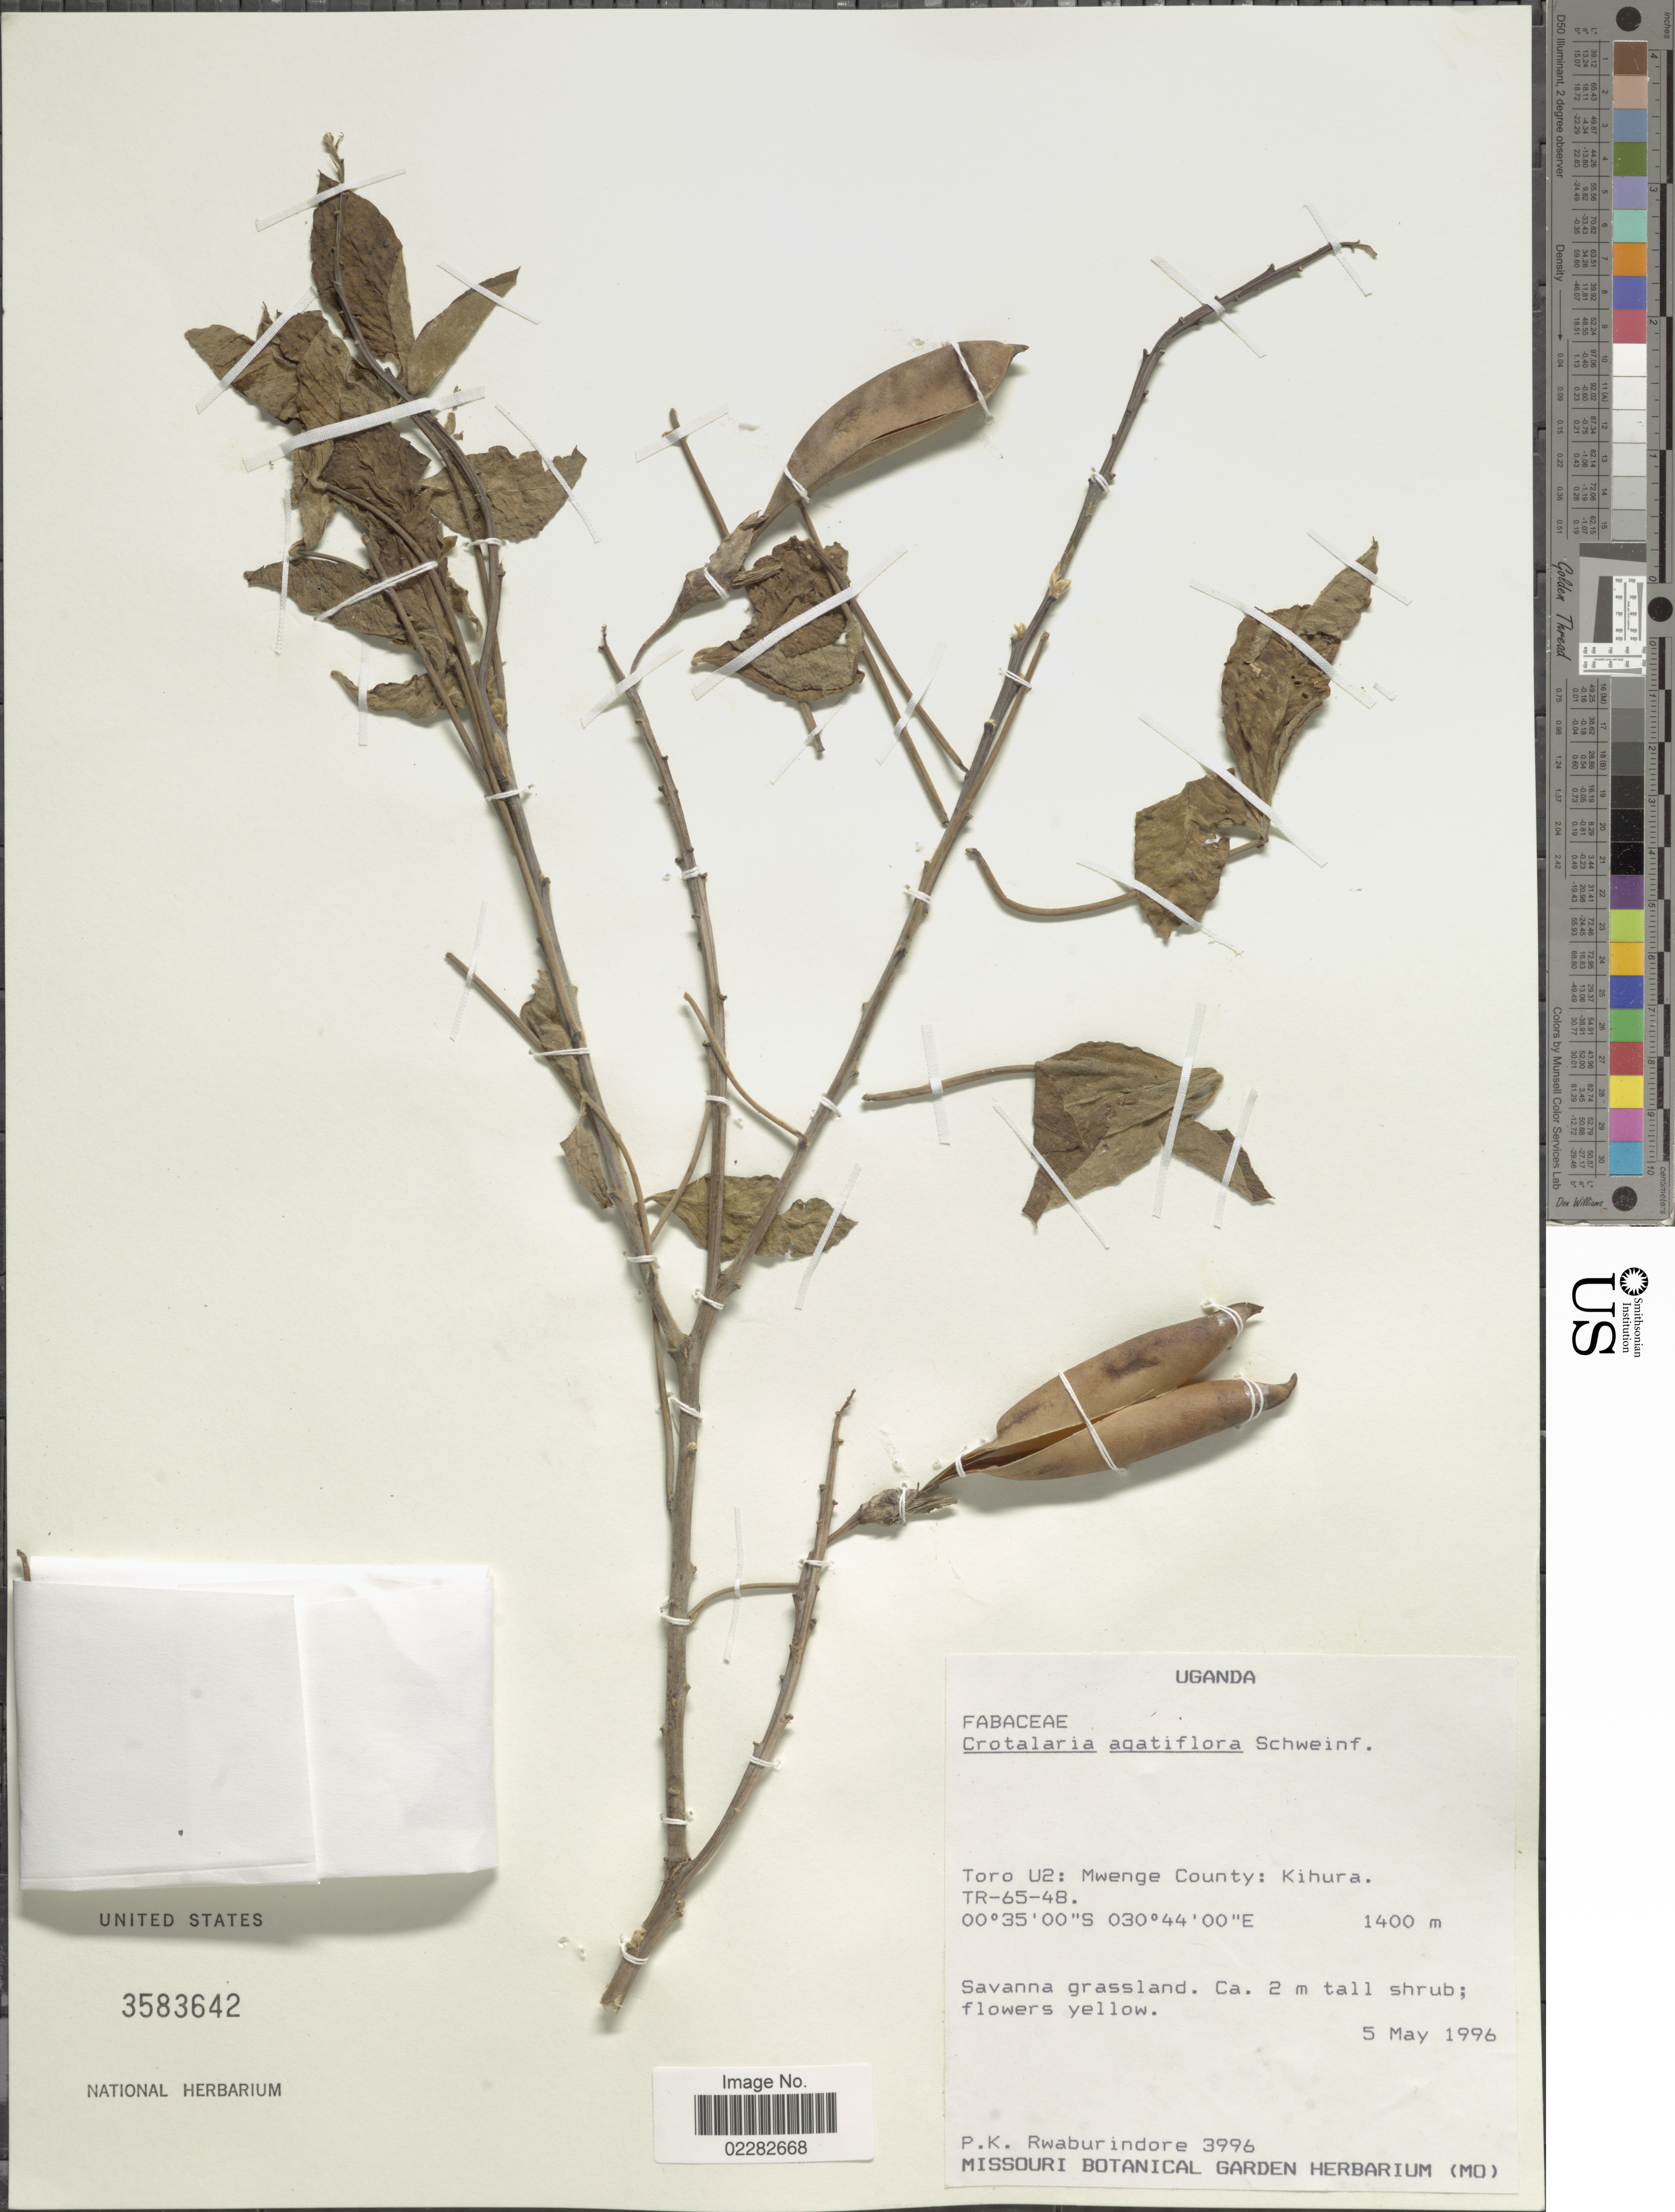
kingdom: Plantae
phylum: Tracheophyta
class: Magnoliopsida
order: Fabales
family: Fabaceae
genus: Crotalaria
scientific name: Crotalaria agatiflora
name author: Schweinf.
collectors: P. Rwaburindore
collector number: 3996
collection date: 1996-05-05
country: Uganda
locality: Toro U2: Mwenge County: Kihura, TR-65-48.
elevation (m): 1400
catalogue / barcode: US 3583642